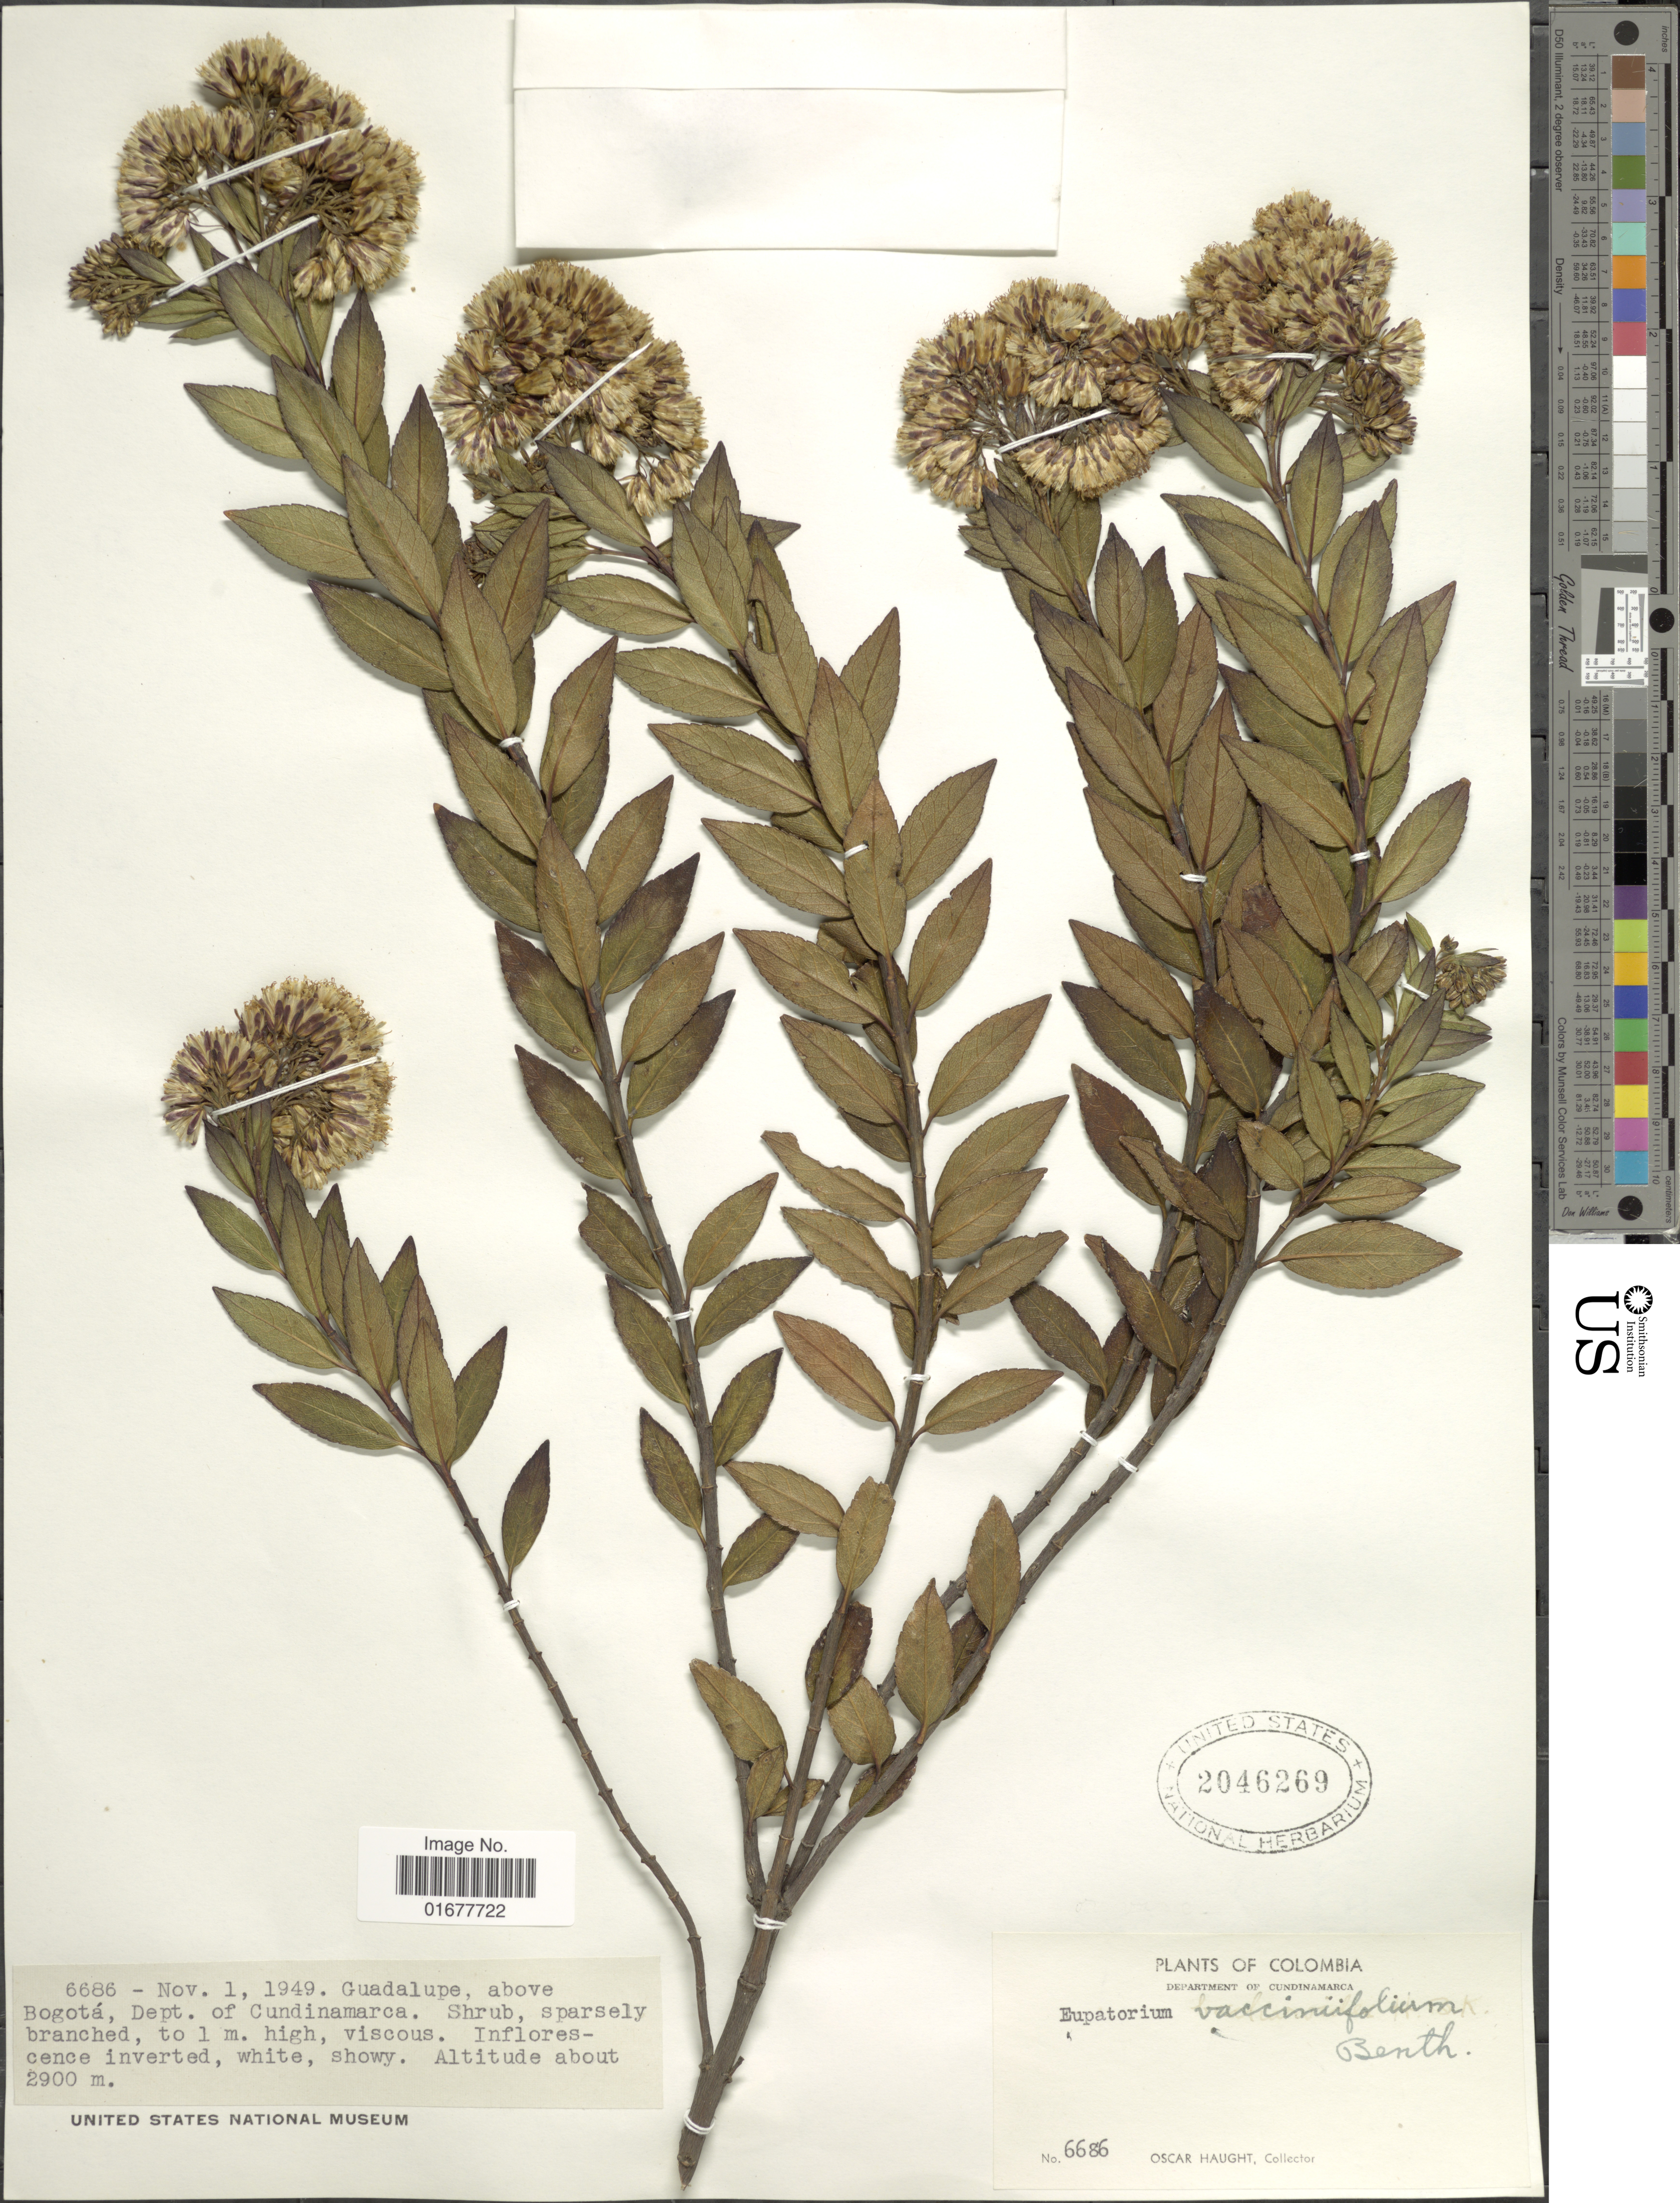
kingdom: Plantae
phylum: Tracheophyta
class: Magnoliopsida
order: Asterales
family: Asteraceae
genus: Ageratina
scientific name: Ageratina vacciniaefolia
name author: (Benth.) R.M. King & H. Rob.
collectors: O. L. Haught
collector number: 6686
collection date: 1949-11-01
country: Colombia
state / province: Cundinamarca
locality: Guadalupe, above Bogota, Dept. of Cundinamarca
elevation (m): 2900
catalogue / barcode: US 2046269